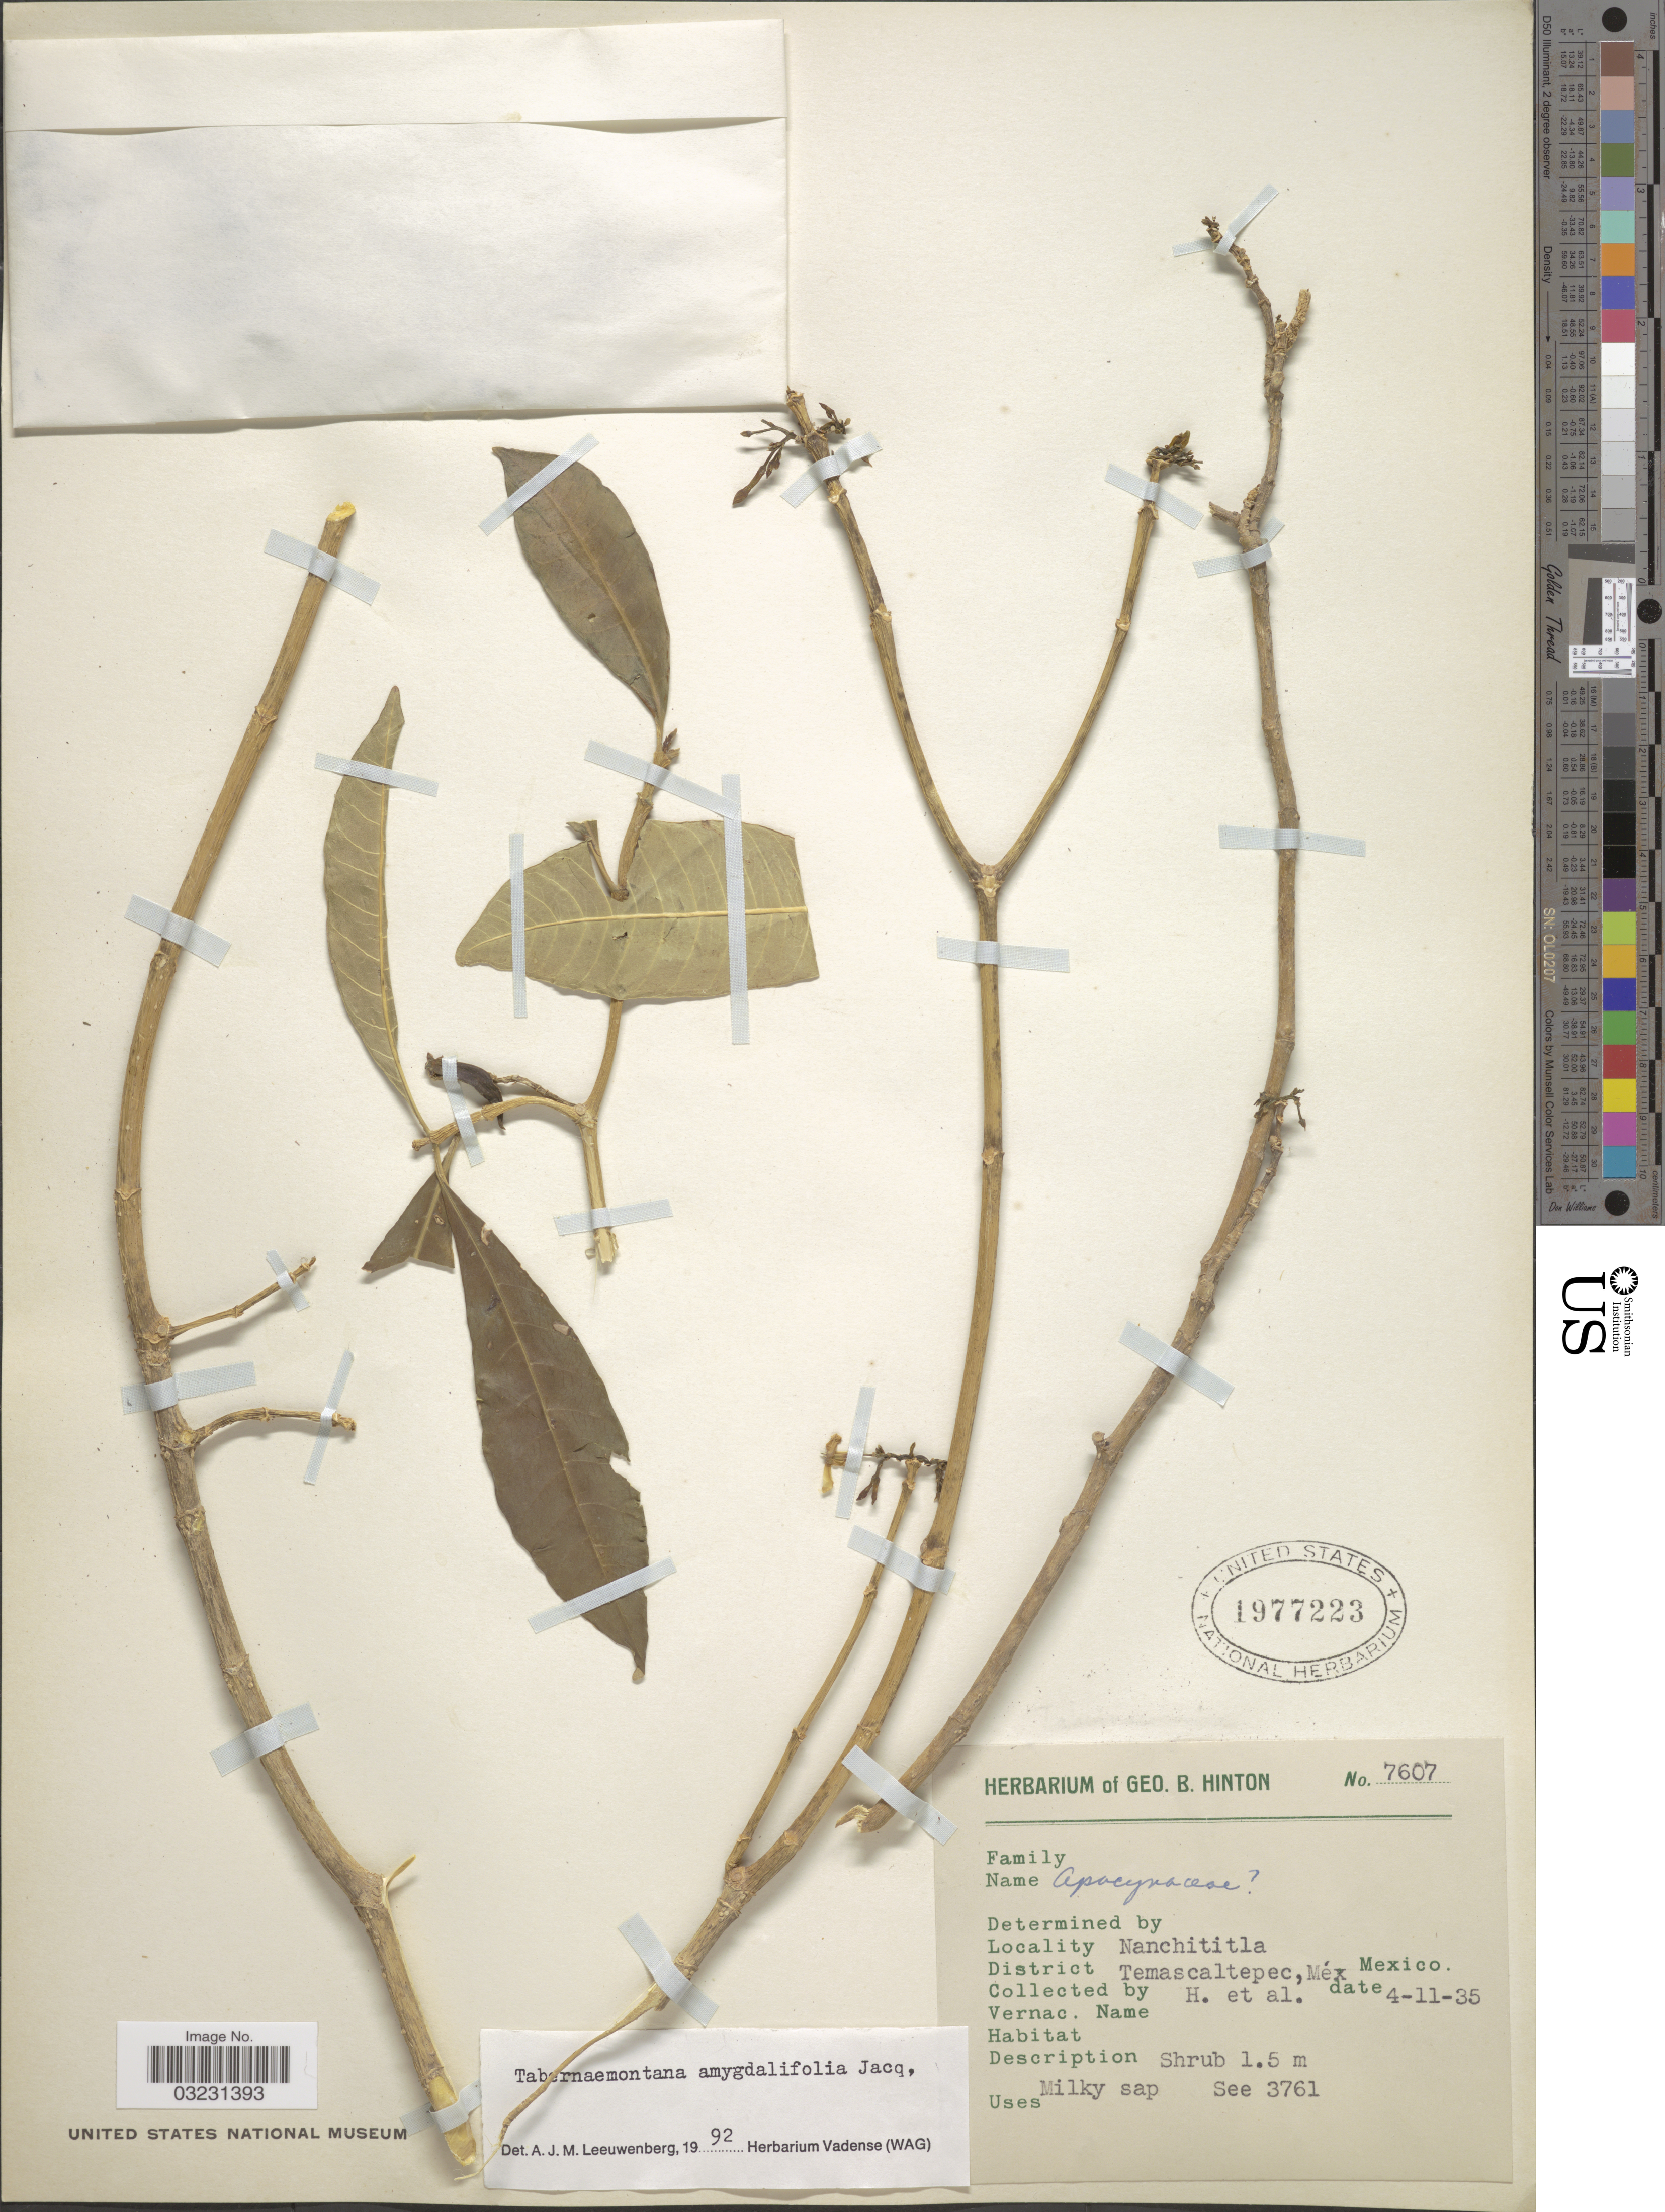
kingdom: Plantae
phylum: Tracheophyta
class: Magnoliopsida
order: Gentianales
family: Apocynaceae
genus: Tabernaemontana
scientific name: Tabernaemontana amygdalifolia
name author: Jacq.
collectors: G. B. Hinton & et al.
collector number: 7607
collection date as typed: Transcribed d/m/y: 4/11/35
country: Mexico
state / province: México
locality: Nanchititla, District Temascaltepec.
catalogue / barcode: US 1977223